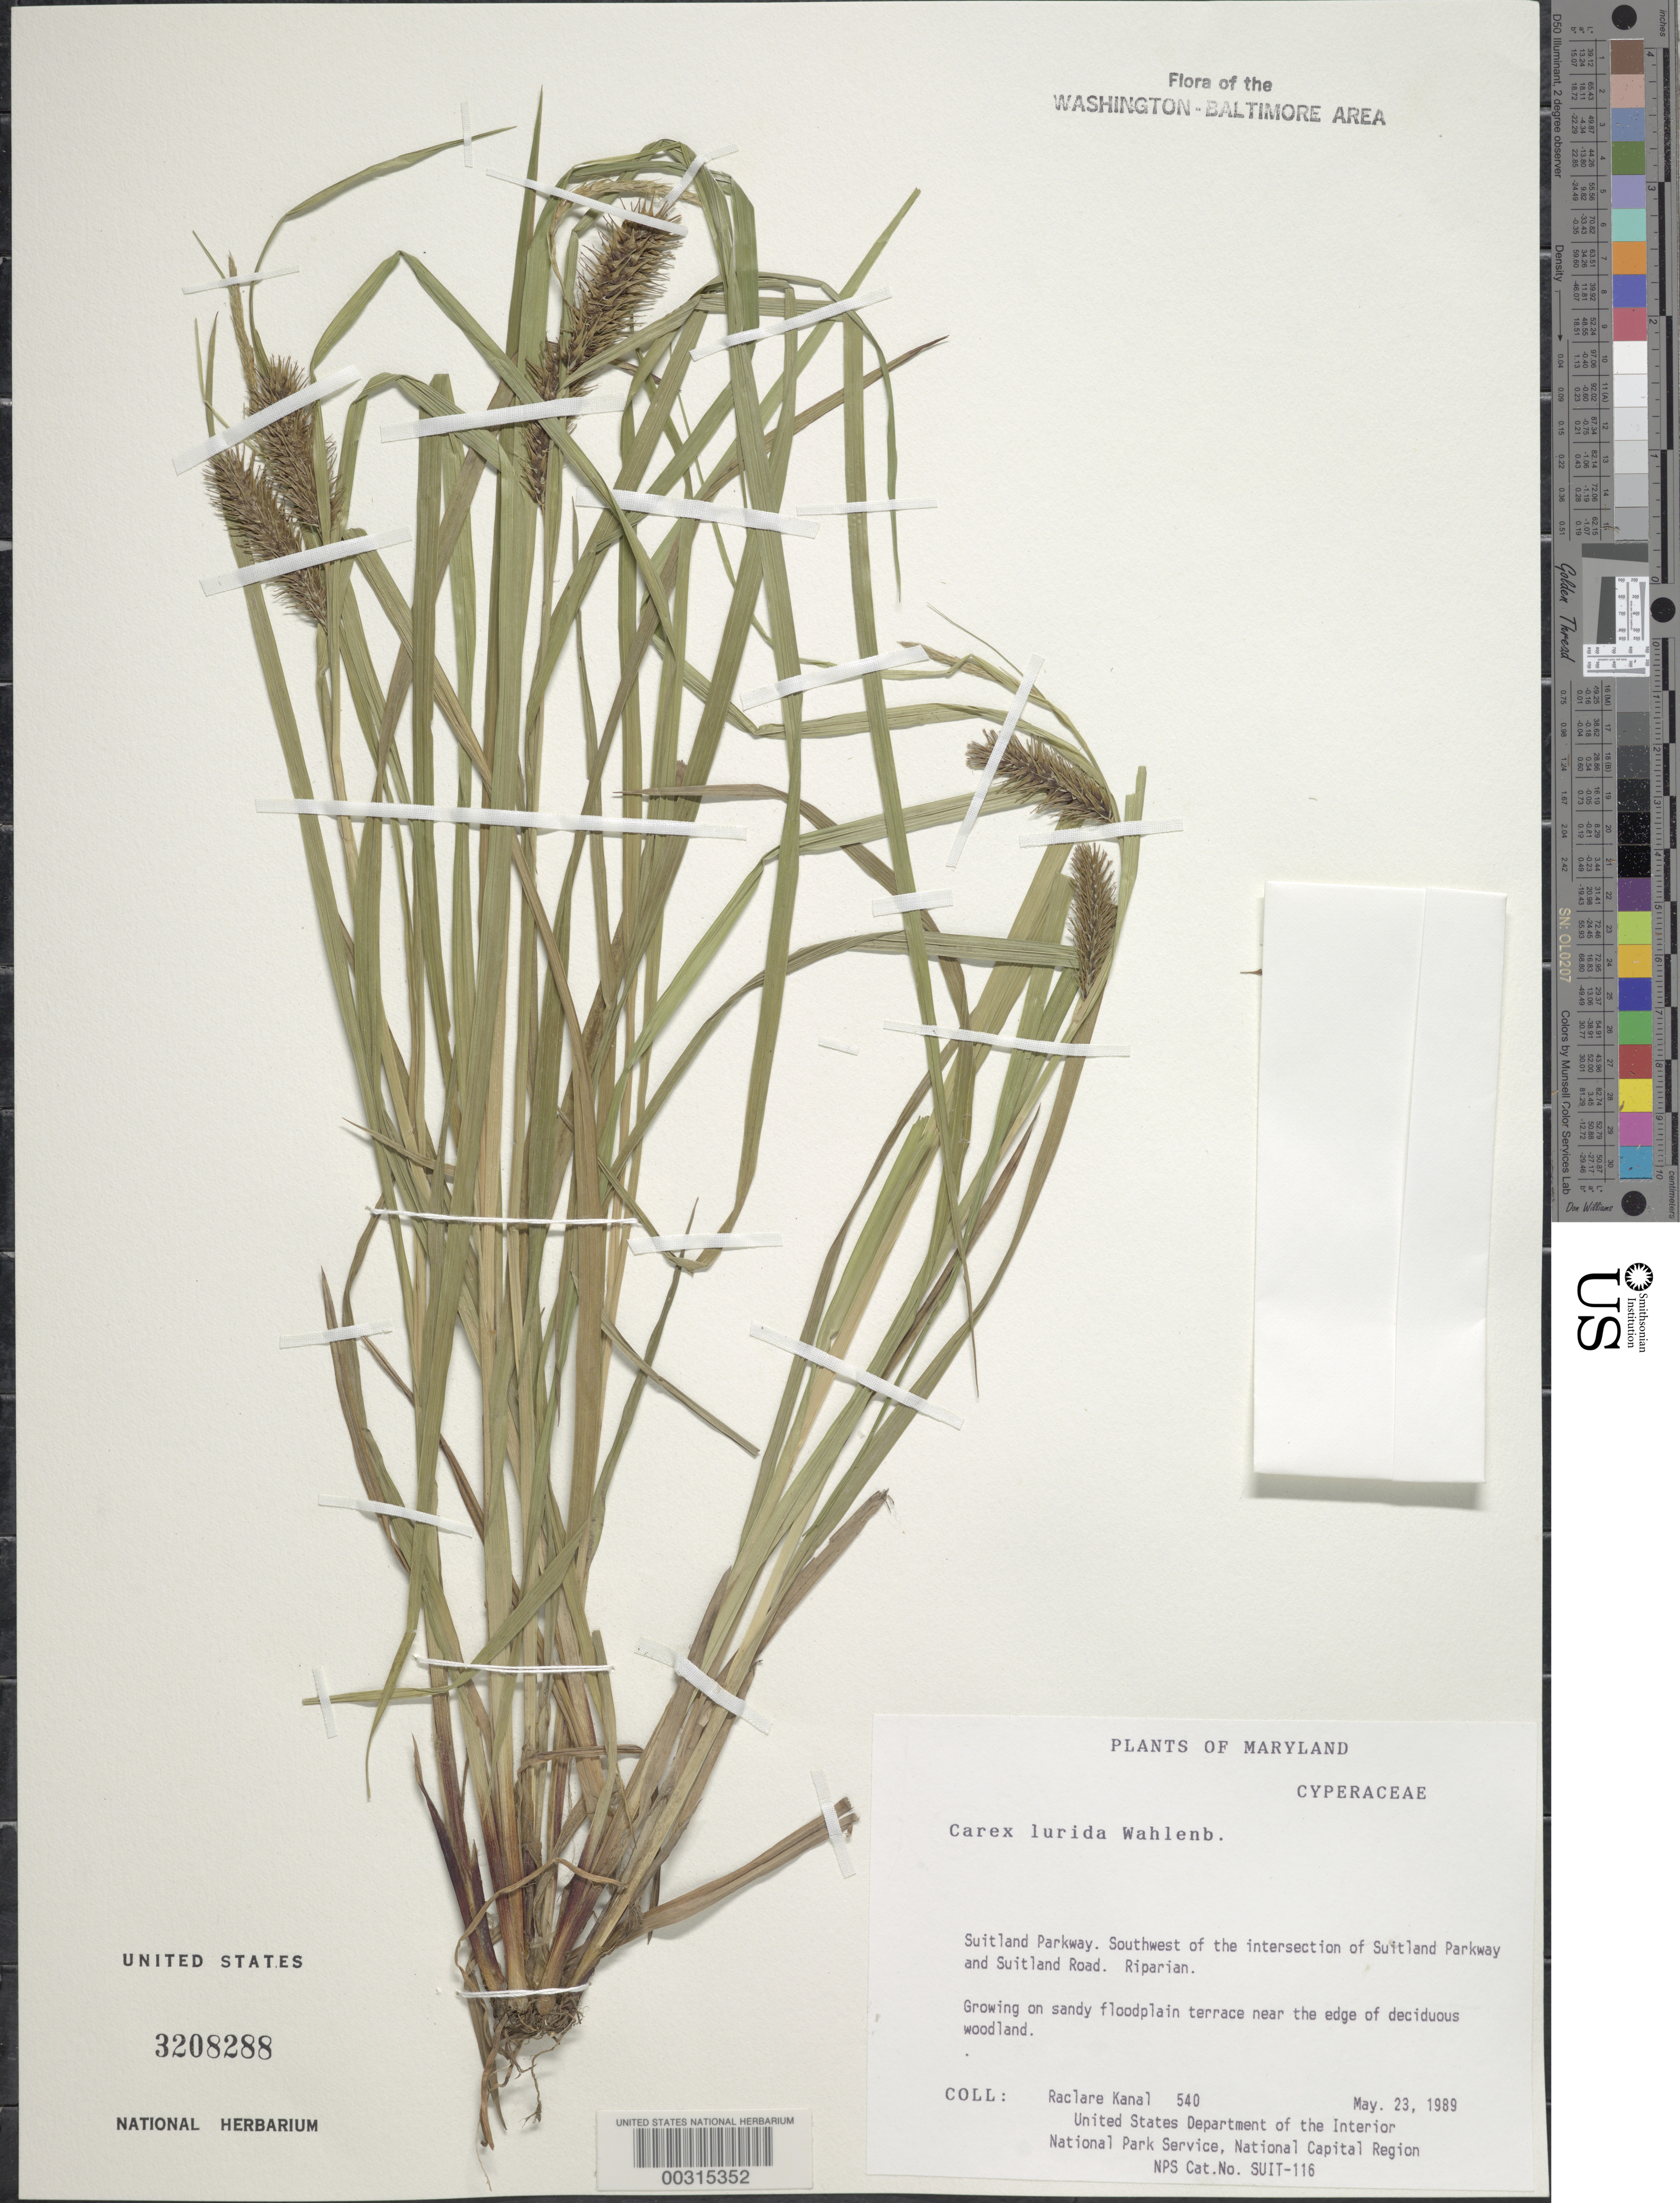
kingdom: Plantae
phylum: Tracheophyta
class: Liliopsida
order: Poales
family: Cyperaceae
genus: Carex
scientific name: Carex lurida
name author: Wahlenb.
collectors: R. Kanal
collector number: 540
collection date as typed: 23 May 1989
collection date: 1989-05-23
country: United States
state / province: Maryland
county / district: Prince George's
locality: Suitland Parkway, SW of intersection of Suitland Parkway and Road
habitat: Sandy floodplain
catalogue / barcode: US 3208288